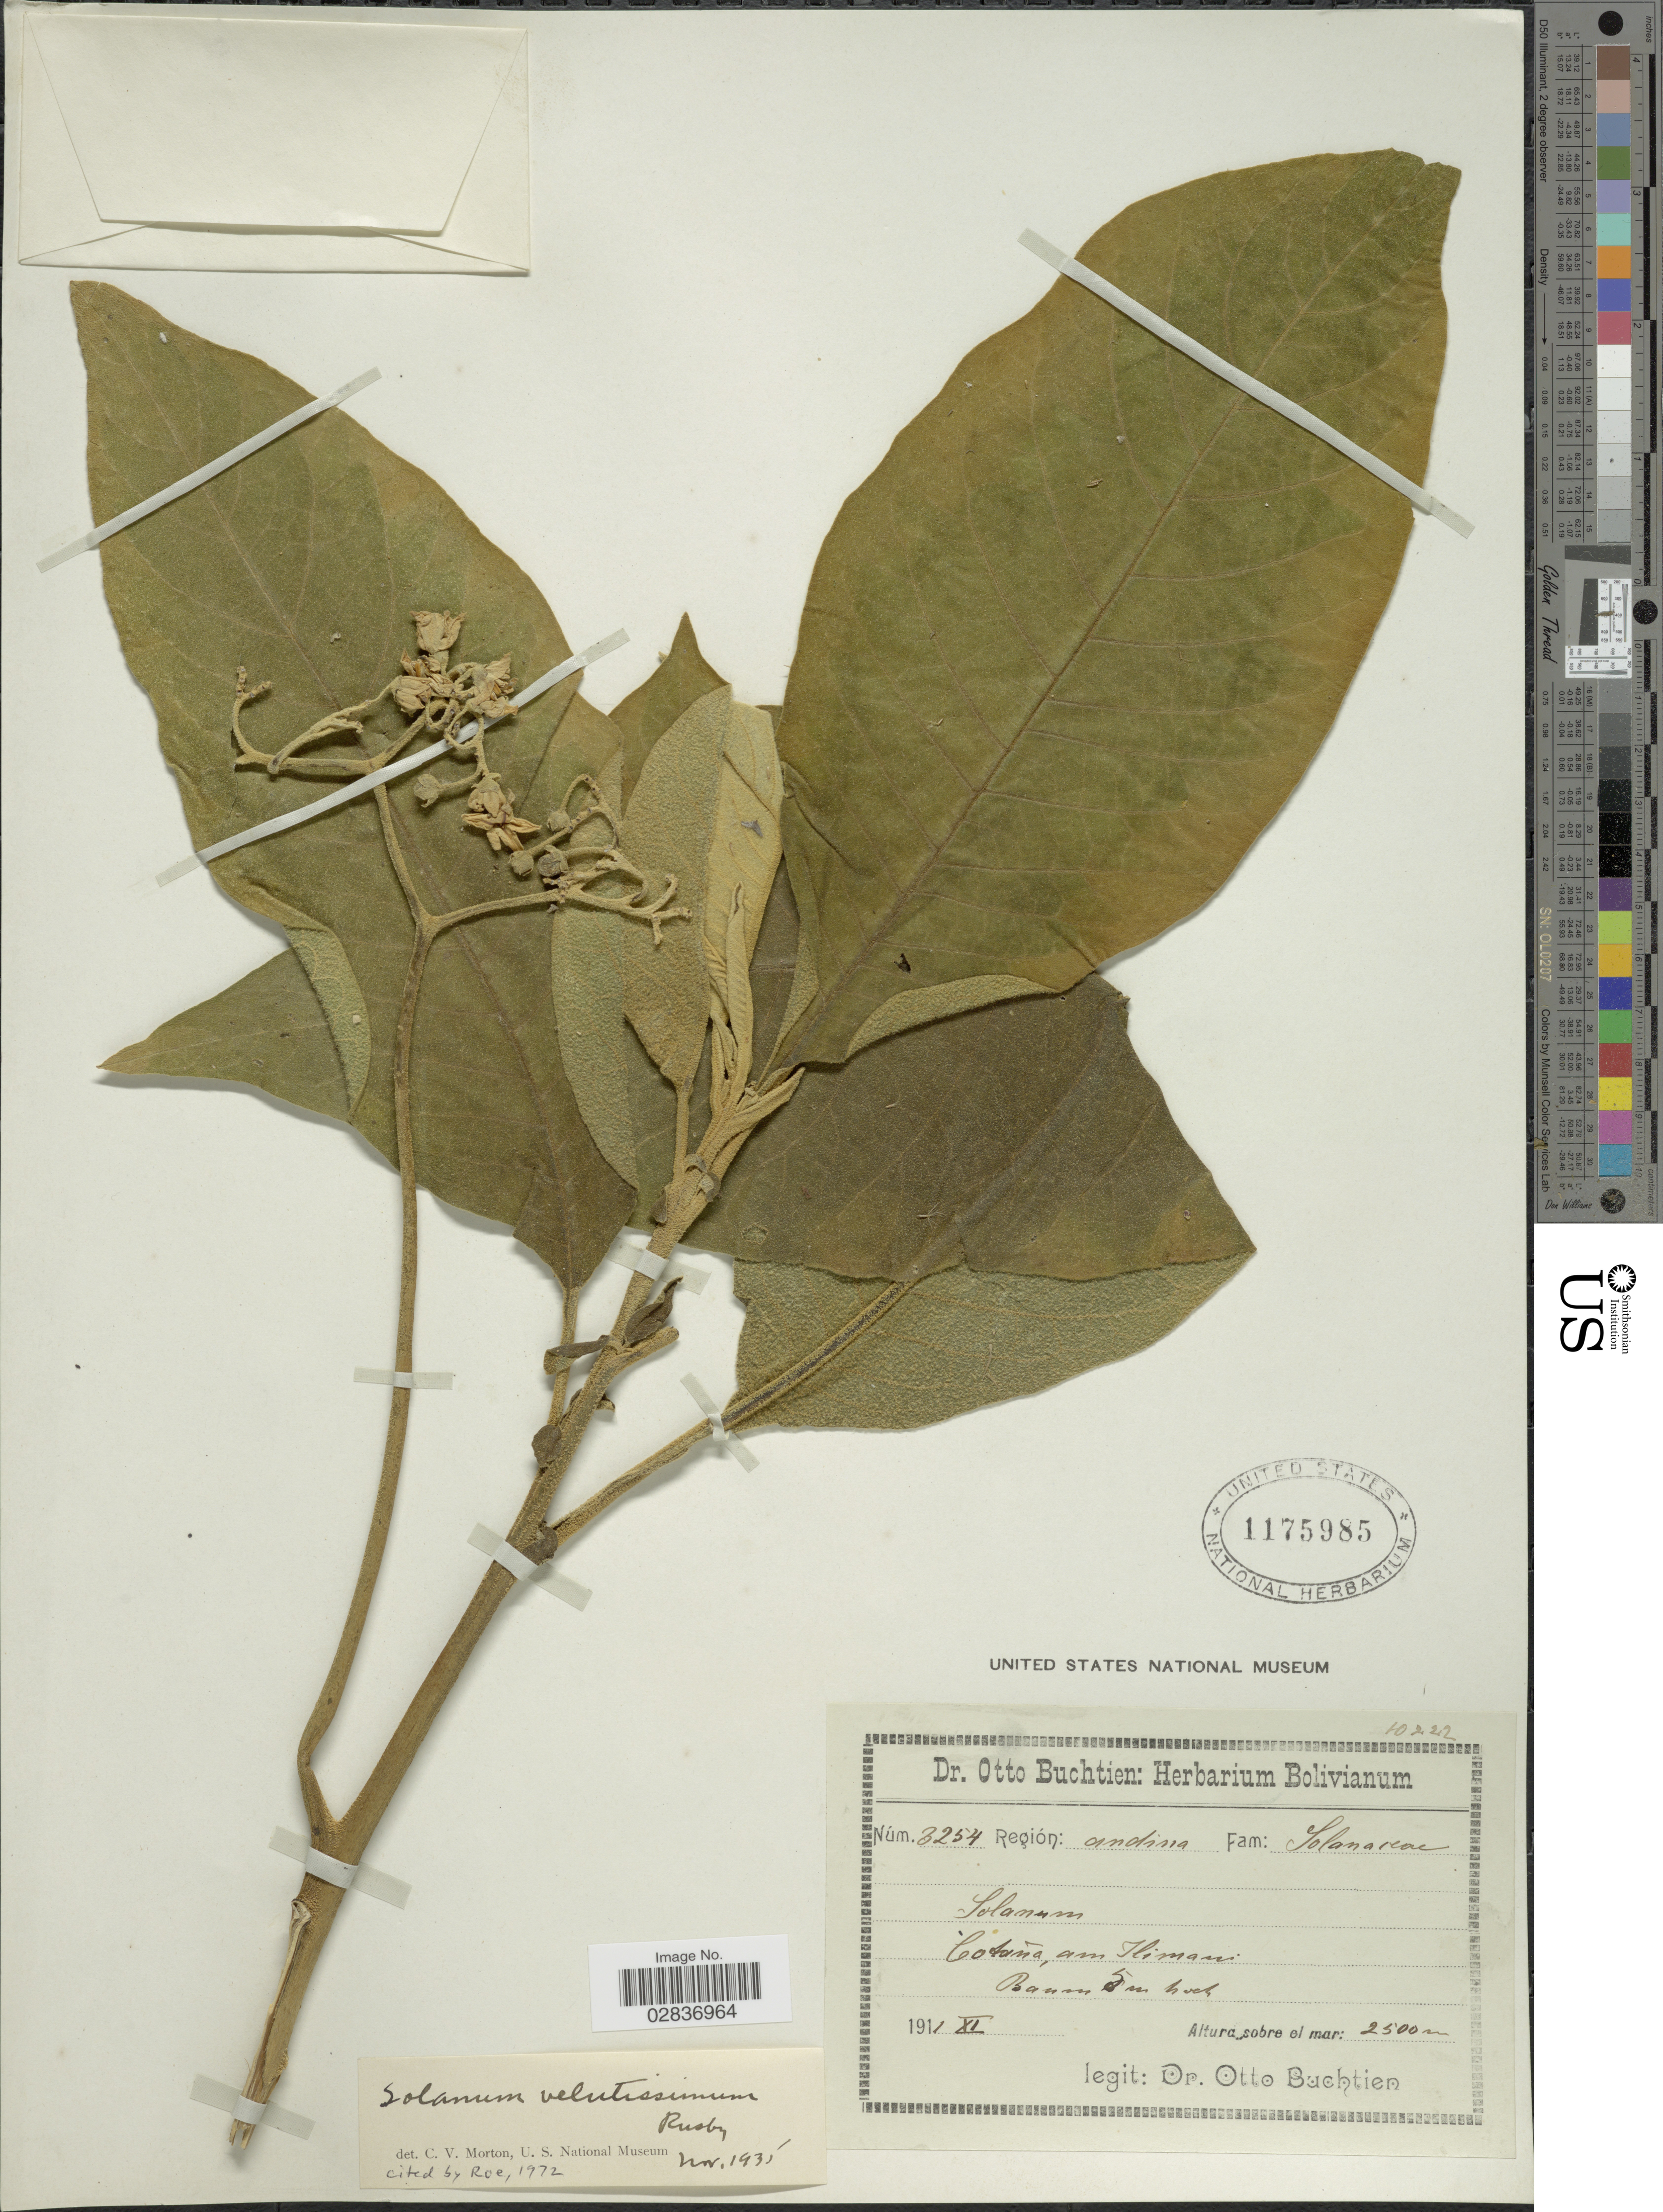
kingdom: Plantae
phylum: Tracheophyta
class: Magnoliopsida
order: Solanales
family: Solanaceae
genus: Solanum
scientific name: Solanum velutissimum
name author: Rusby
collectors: O. Buchtien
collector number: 3254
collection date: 1911-11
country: Bolivia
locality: Región: Andina, Cotaña am Illimani.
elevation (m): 2500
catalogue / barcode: US 1175985